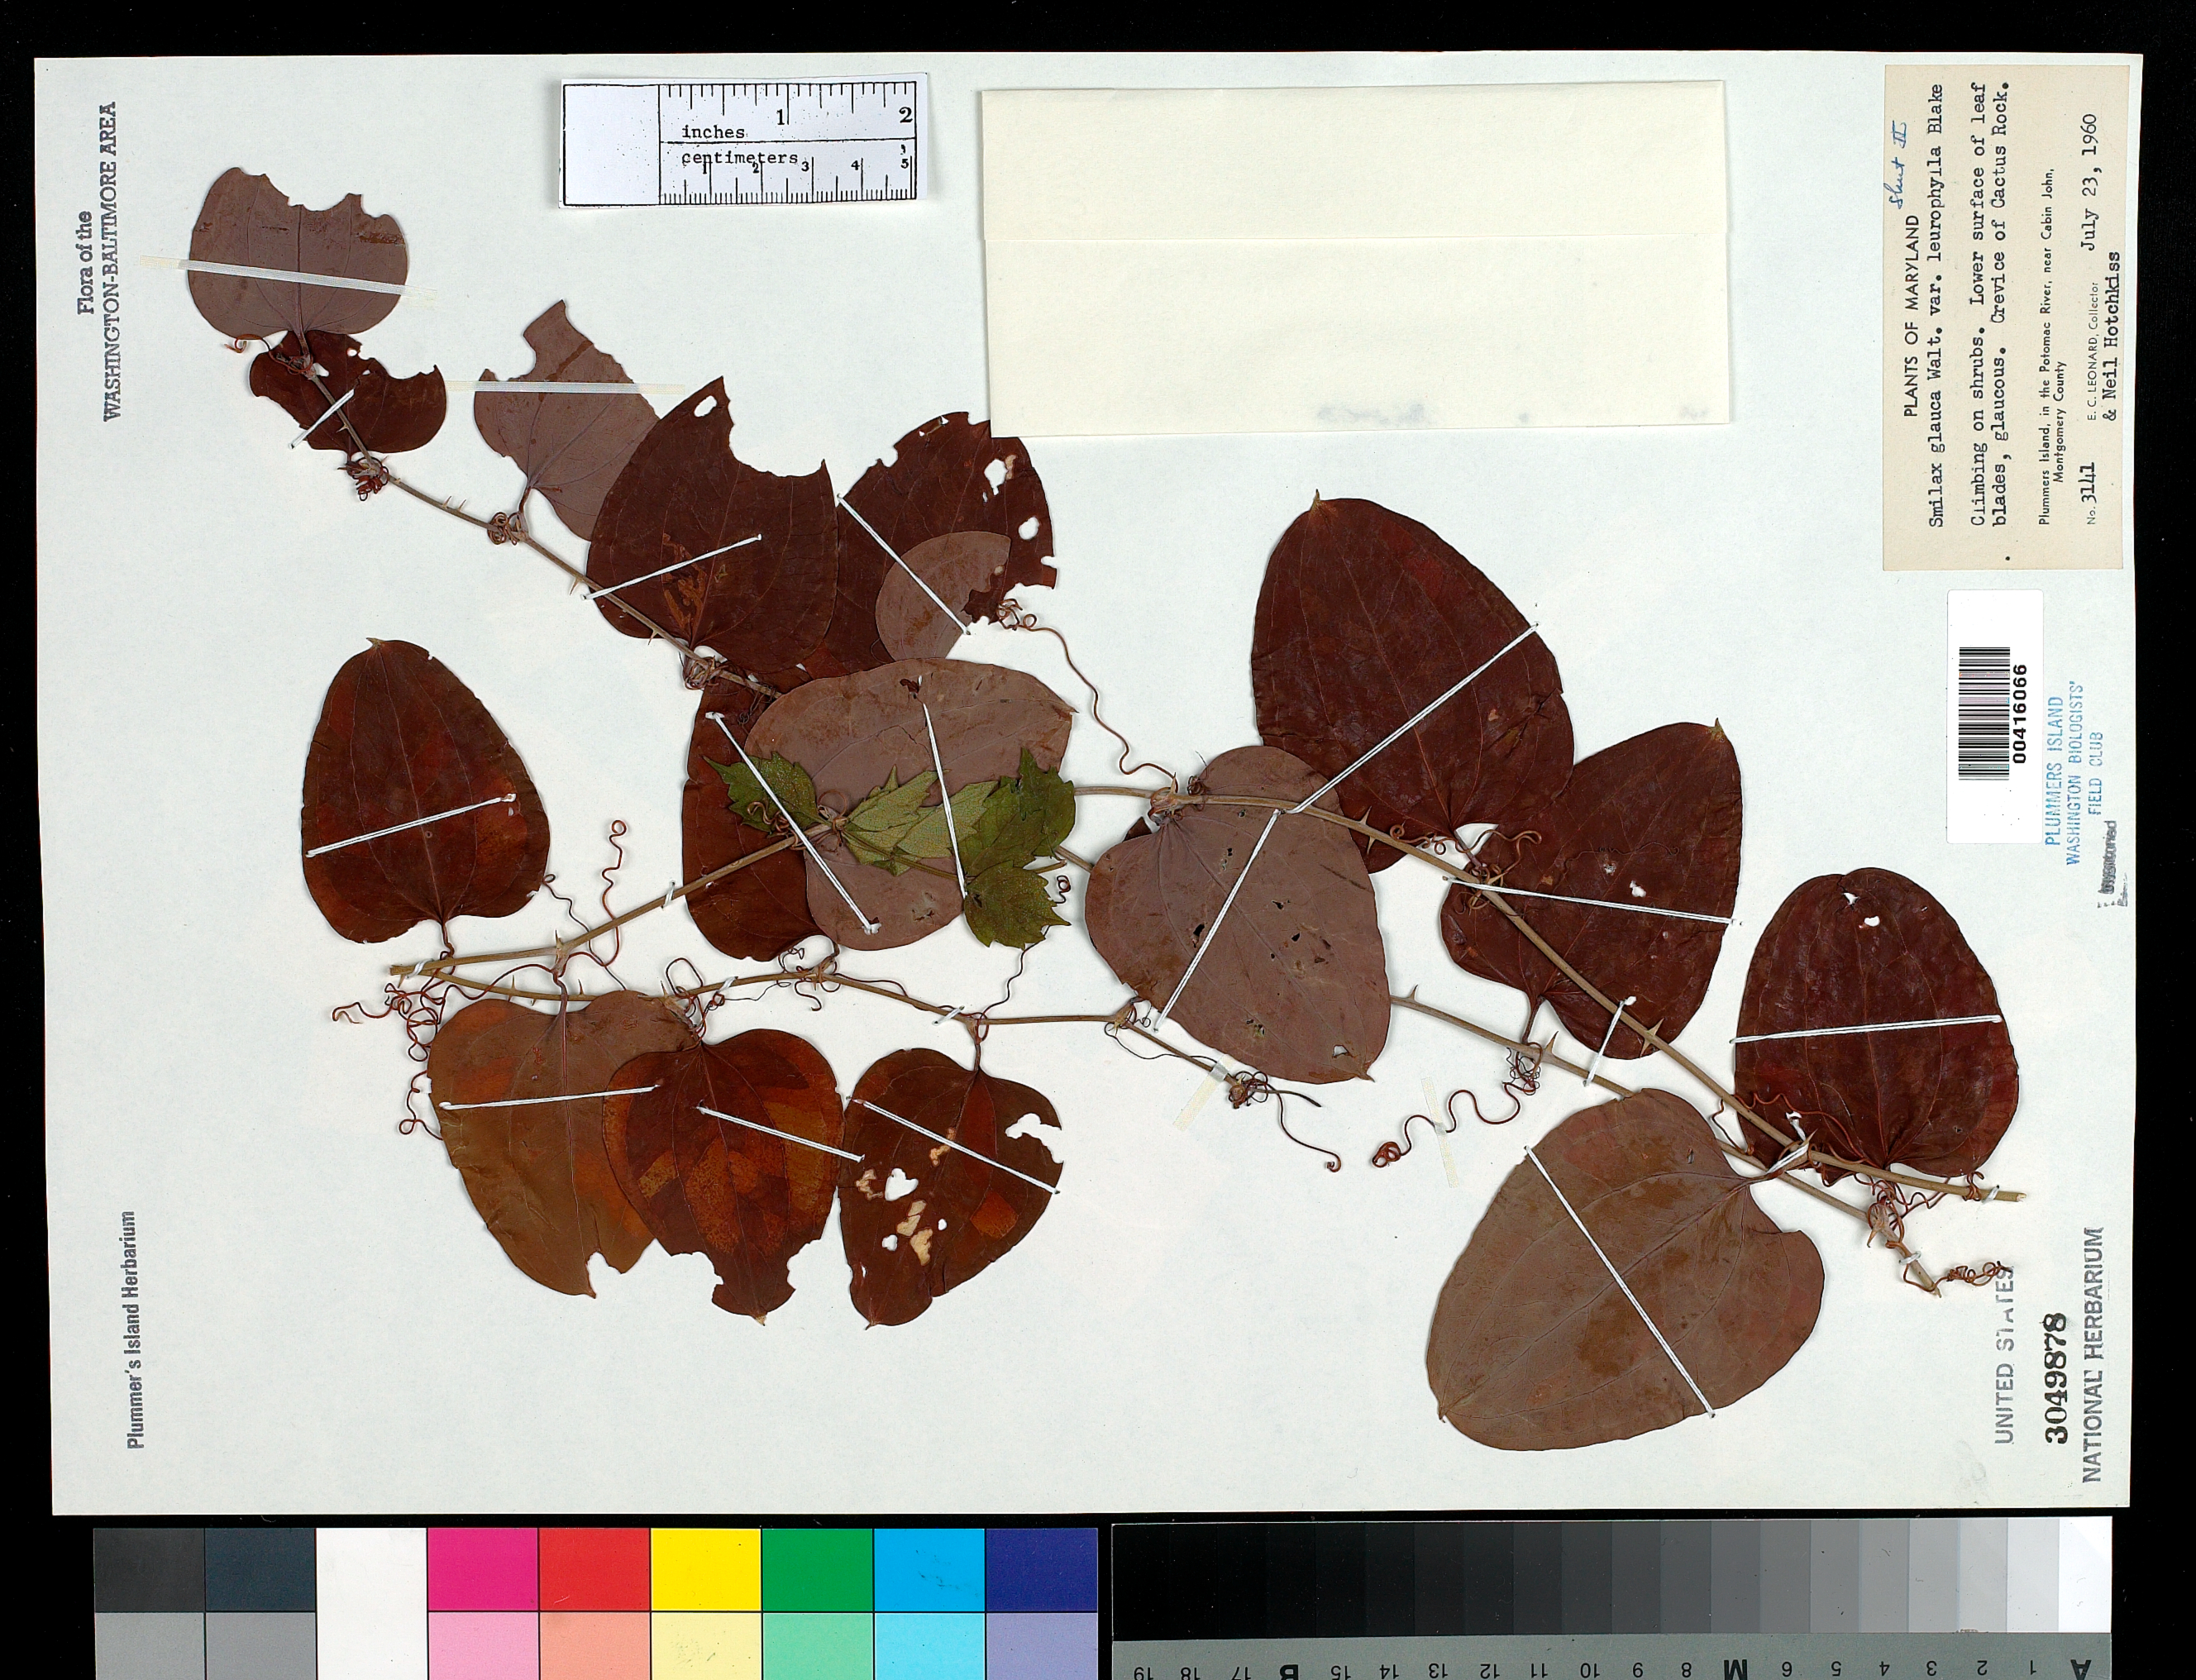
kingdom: Plantae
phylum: Tracheophyta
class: Liliopsida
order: Liliales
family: Smilacaceae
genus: Smilax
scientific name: Smilax glauca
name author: Walter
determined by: Strong, Mark T., (BOT), Smithsonian Institution - National Museum of Natural History (UNITED STATES)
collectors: N. Hotchkiss & E. C. Leonard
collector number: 3141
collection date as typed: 23 Jul 1960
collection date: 1960-07-23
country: United States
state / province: Maryland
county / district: Montgomery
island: Plummers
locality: Plummer's Island, Cactus Rock C. & O. Canal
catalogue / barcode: US 3049878